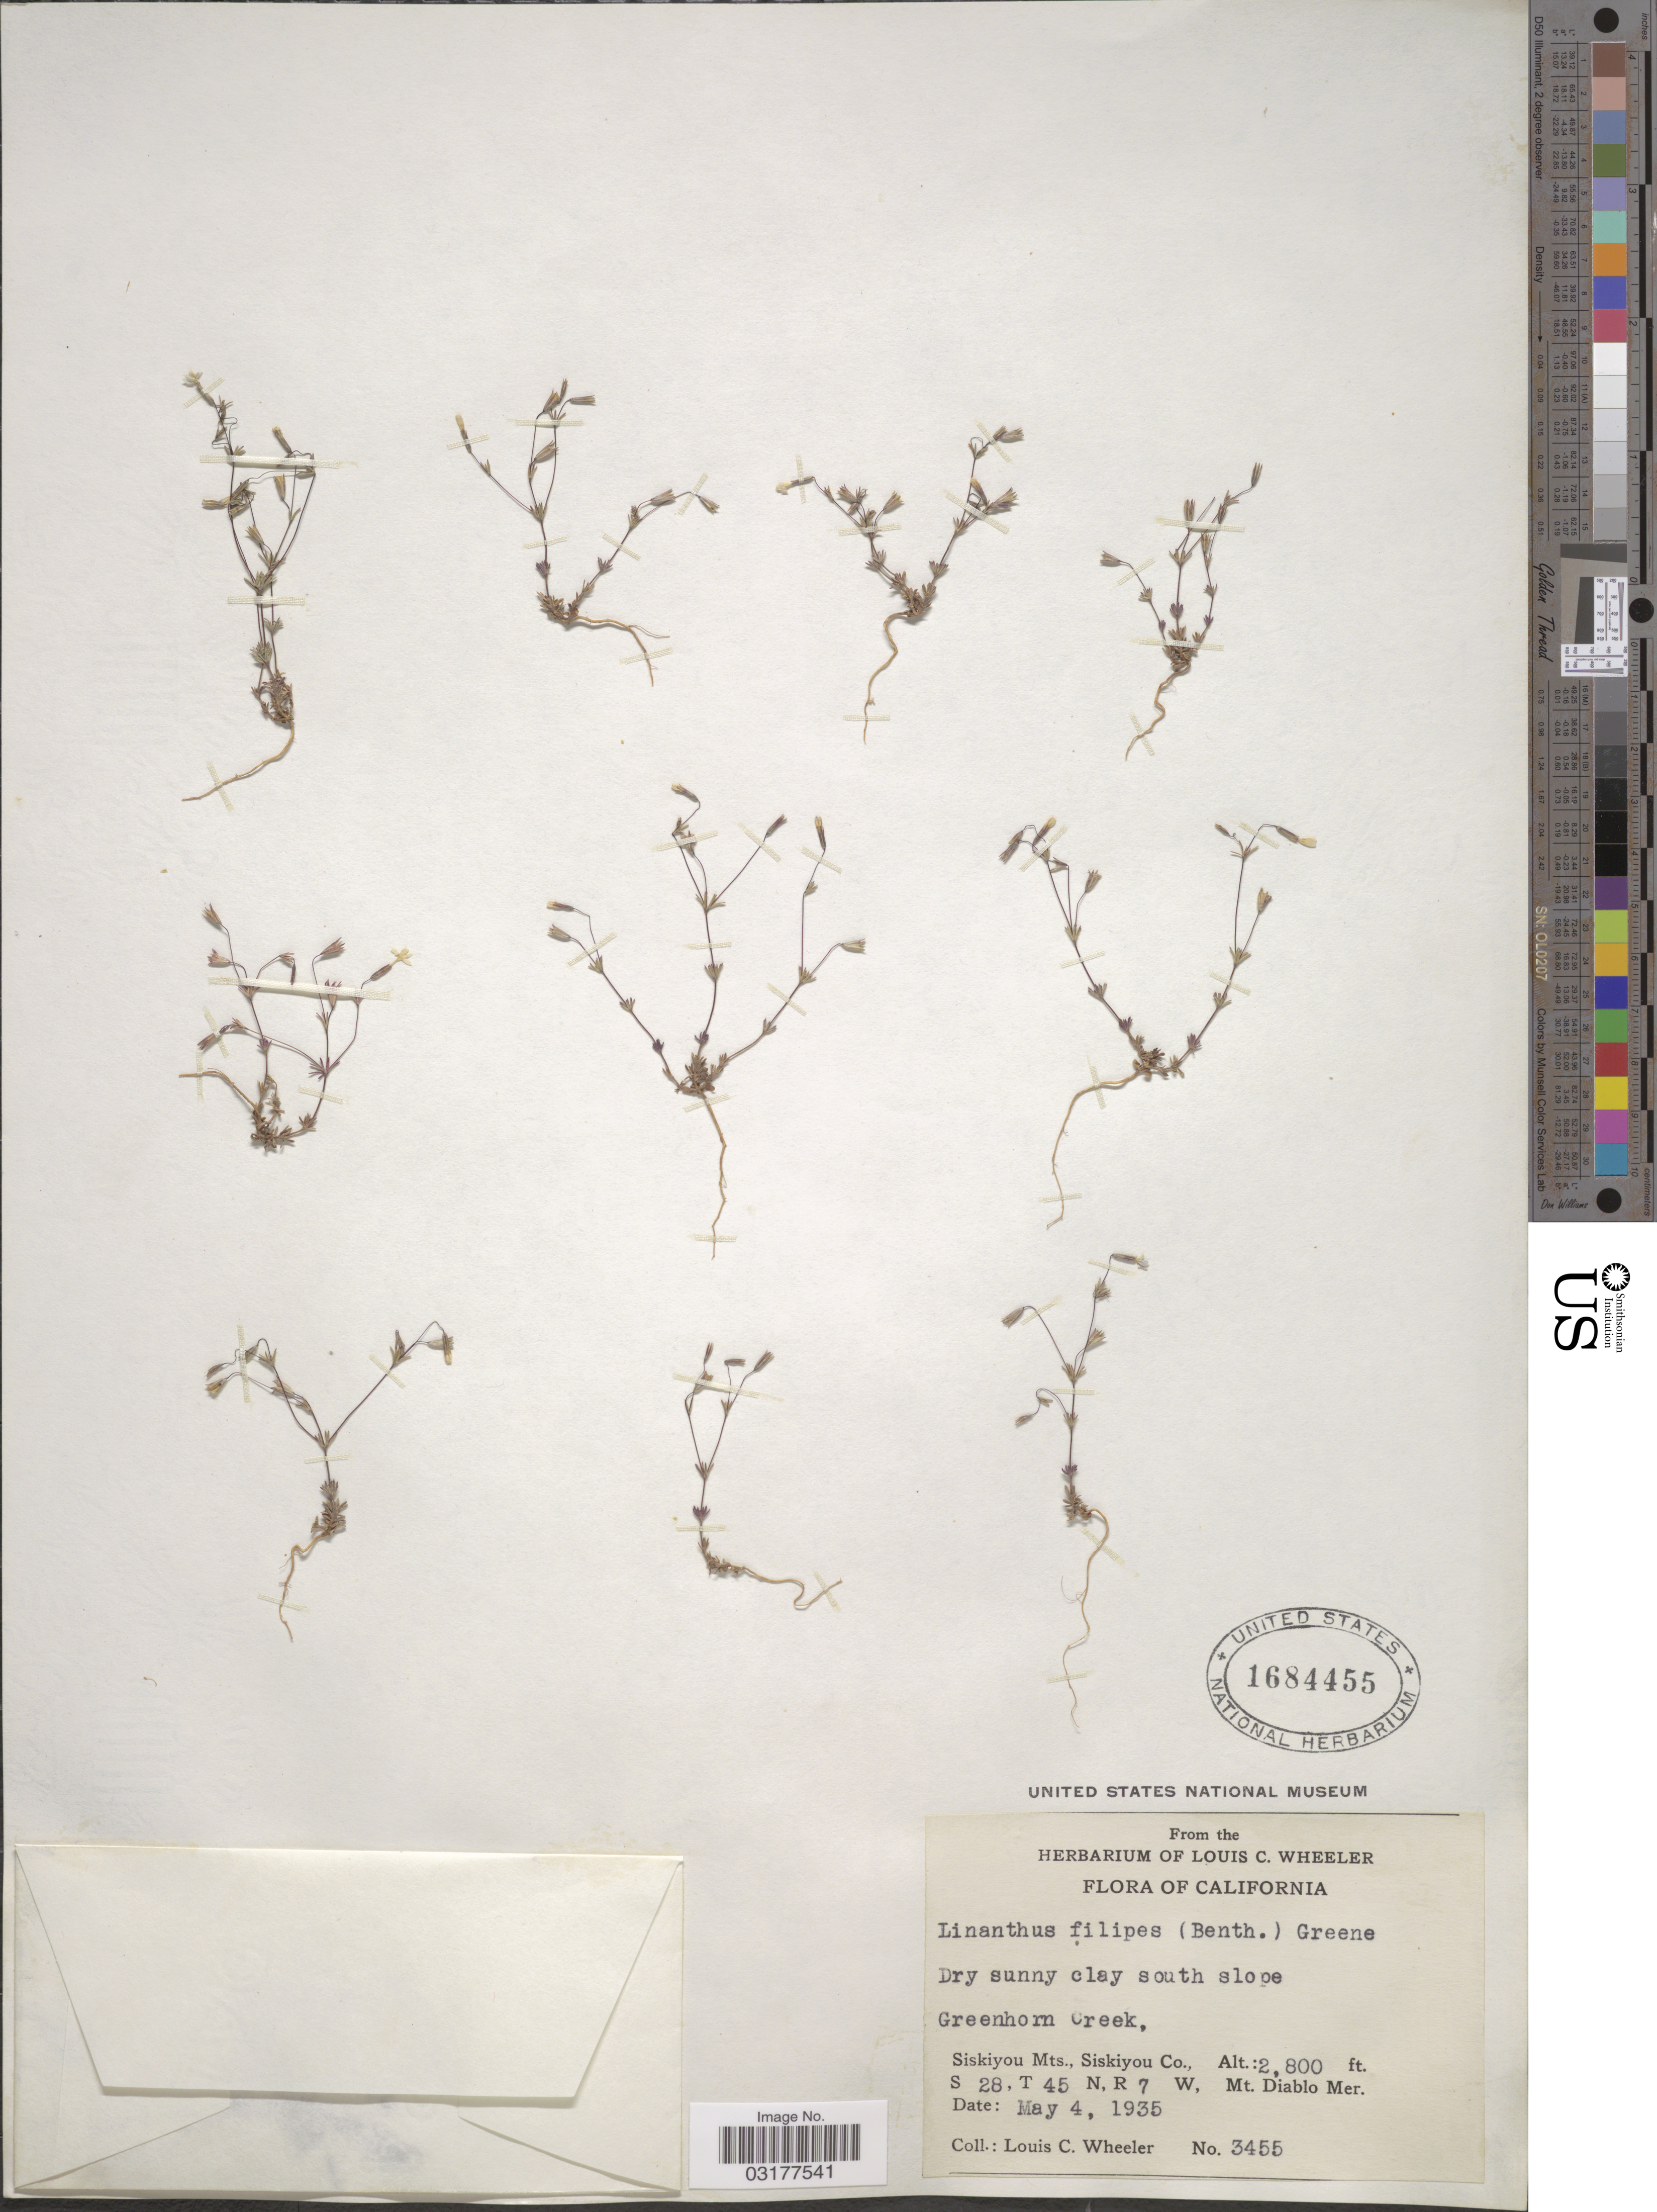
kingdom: Plantae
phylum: Tracheophyta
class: Magnoliopsida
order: Ericales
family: Polemoniaceae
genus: Leptosiphon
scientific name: Leptosiphon filipes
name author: (Benth.) J.M. Porter & L.A. Johnson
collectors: L. C. Wheeler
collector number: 3455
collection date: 1935-05-04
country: United States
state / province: California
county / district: Siskiyou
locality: Dry sunny clay south slope Greenhorn Creek, Siskiyou Mts., Siskiyou Co. S 28, T 45 N, R 7 W. Mt. Diablo Mer.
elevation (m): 853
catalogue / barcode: US 1684455